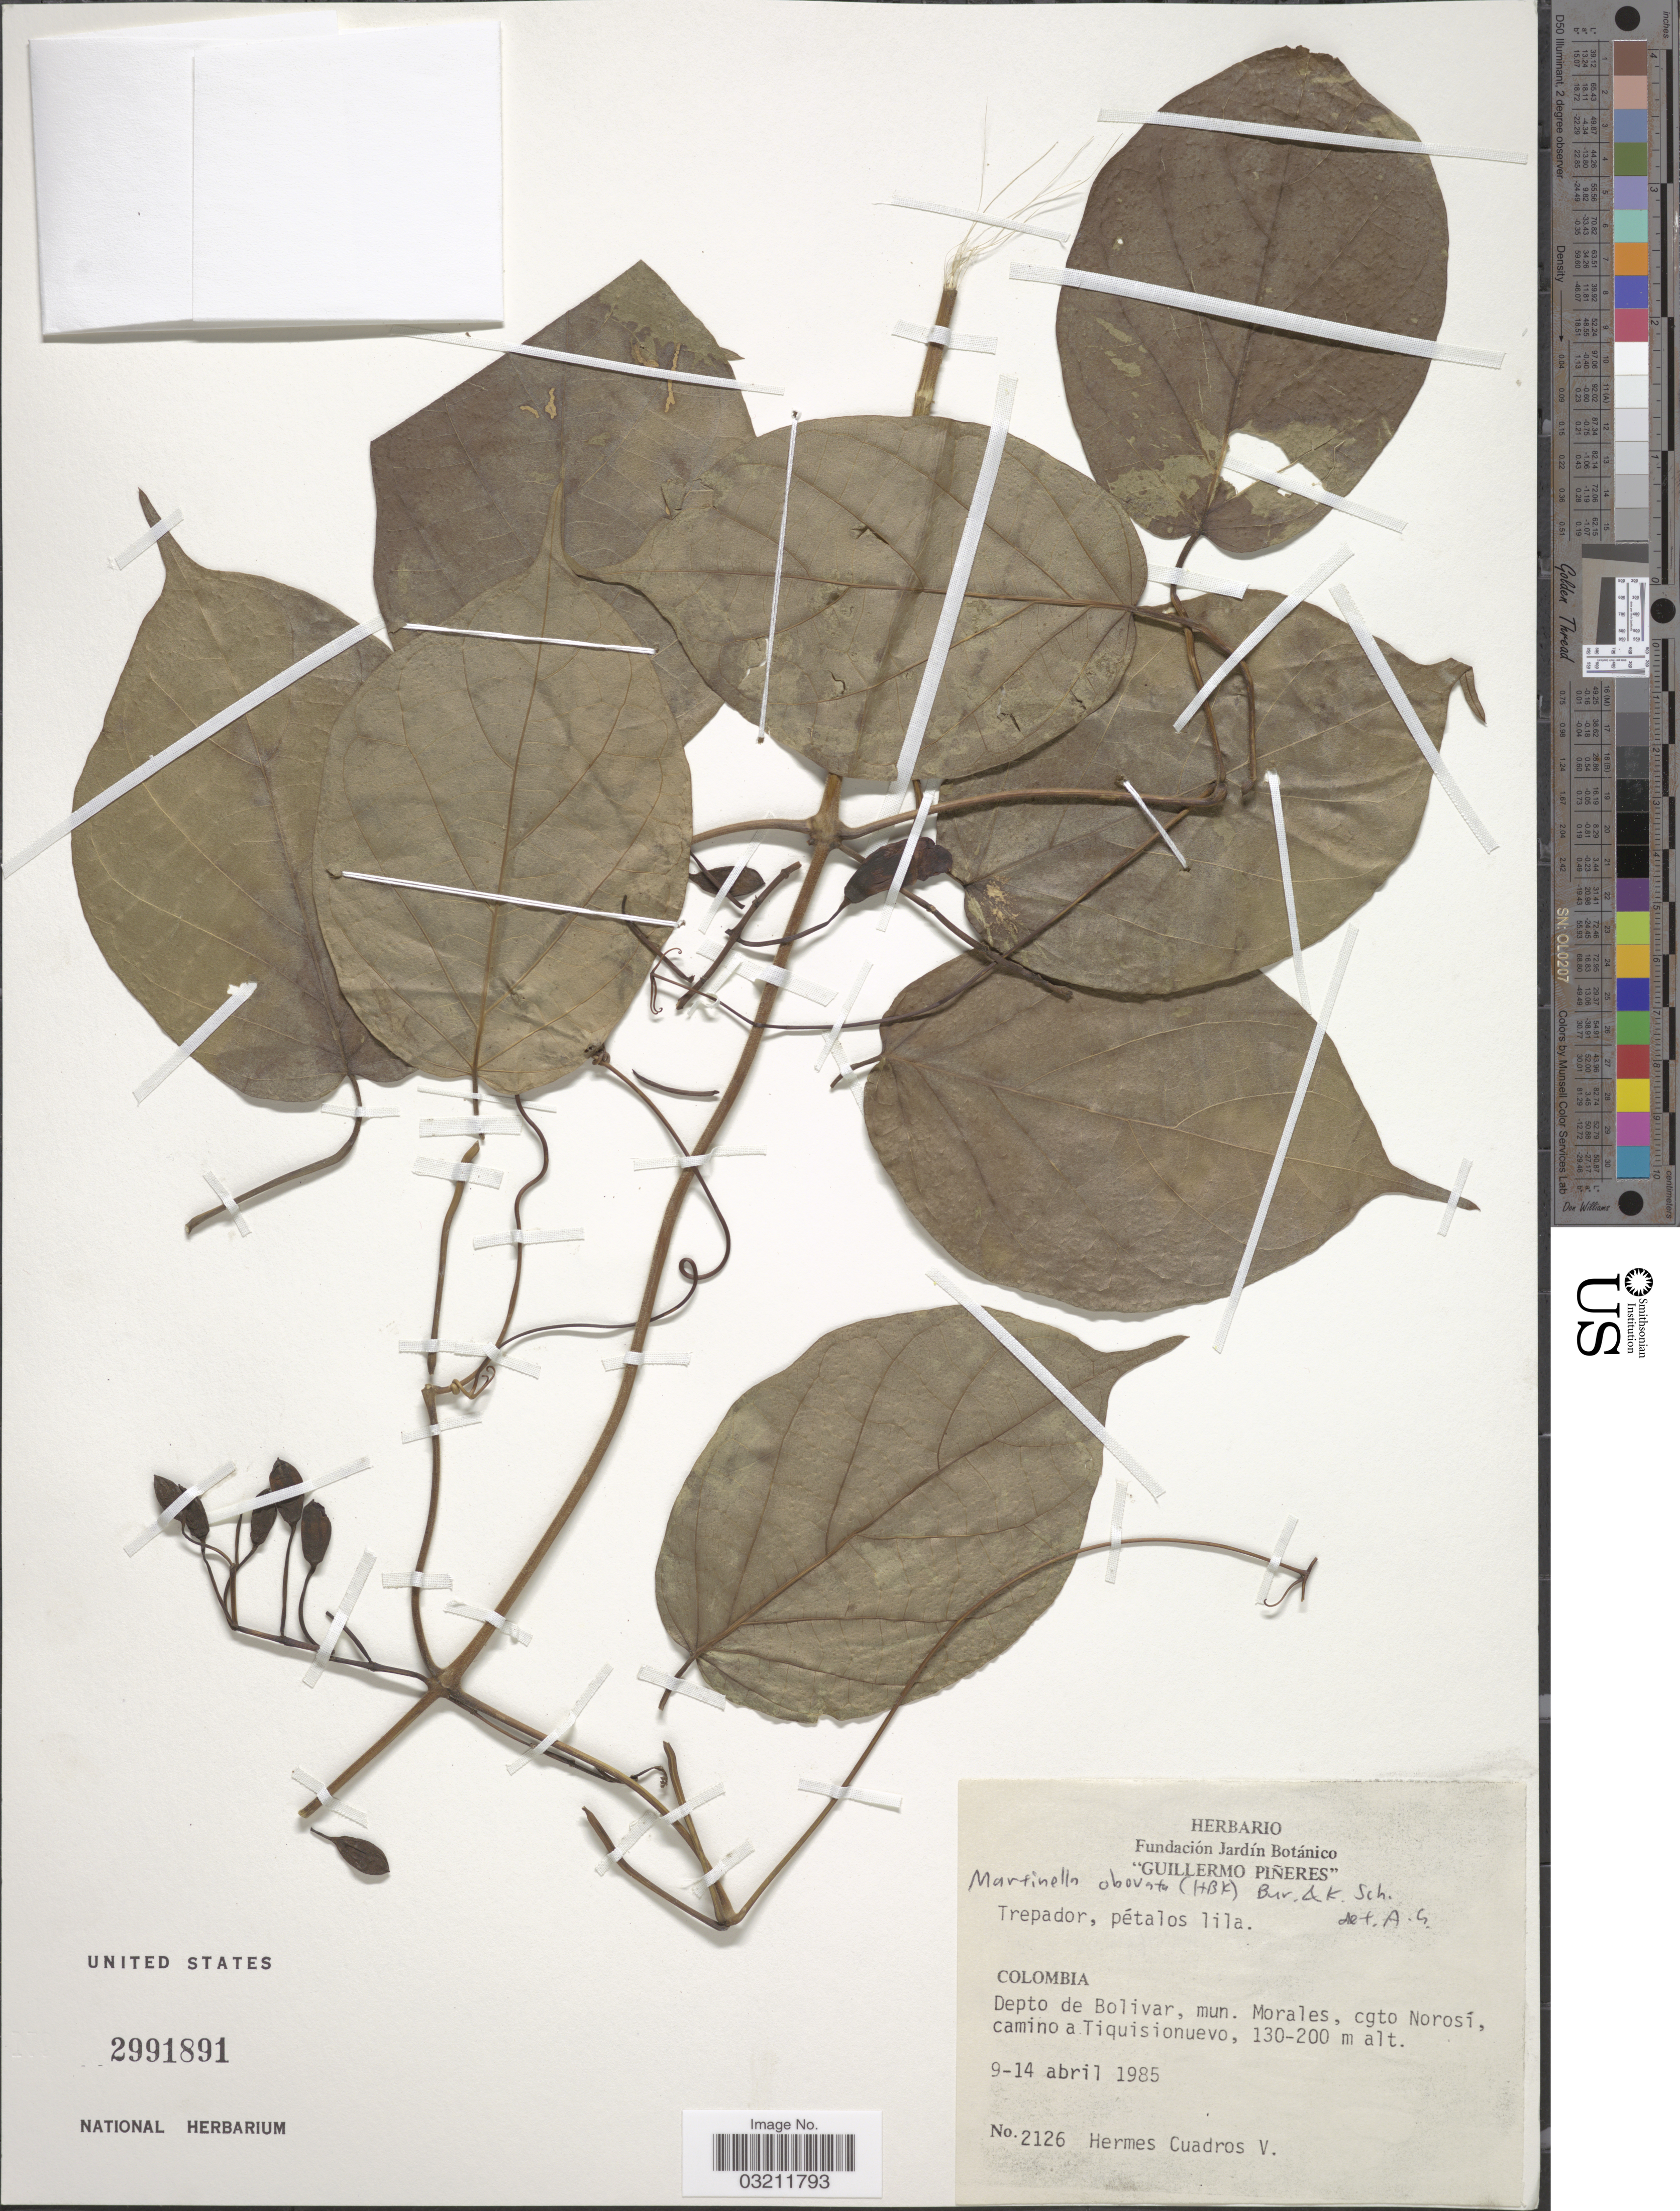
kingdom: Plantae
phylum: Tracheophyta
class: Magnoliopsida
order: Lamiales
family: Bignoniaceae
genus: Martinella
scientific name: Martinella obovata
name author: (Kunth) Bureau & K. Schum.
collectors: H. Cuadros V.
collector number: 2126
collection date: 1985-04-09/1985-04-14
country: Colombia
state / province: Bolívar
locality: Depto de Bolivar, mun. Morales, cgto Norosí, camino a Tiquisionuevo.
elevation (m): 130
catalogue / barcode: US 2991891